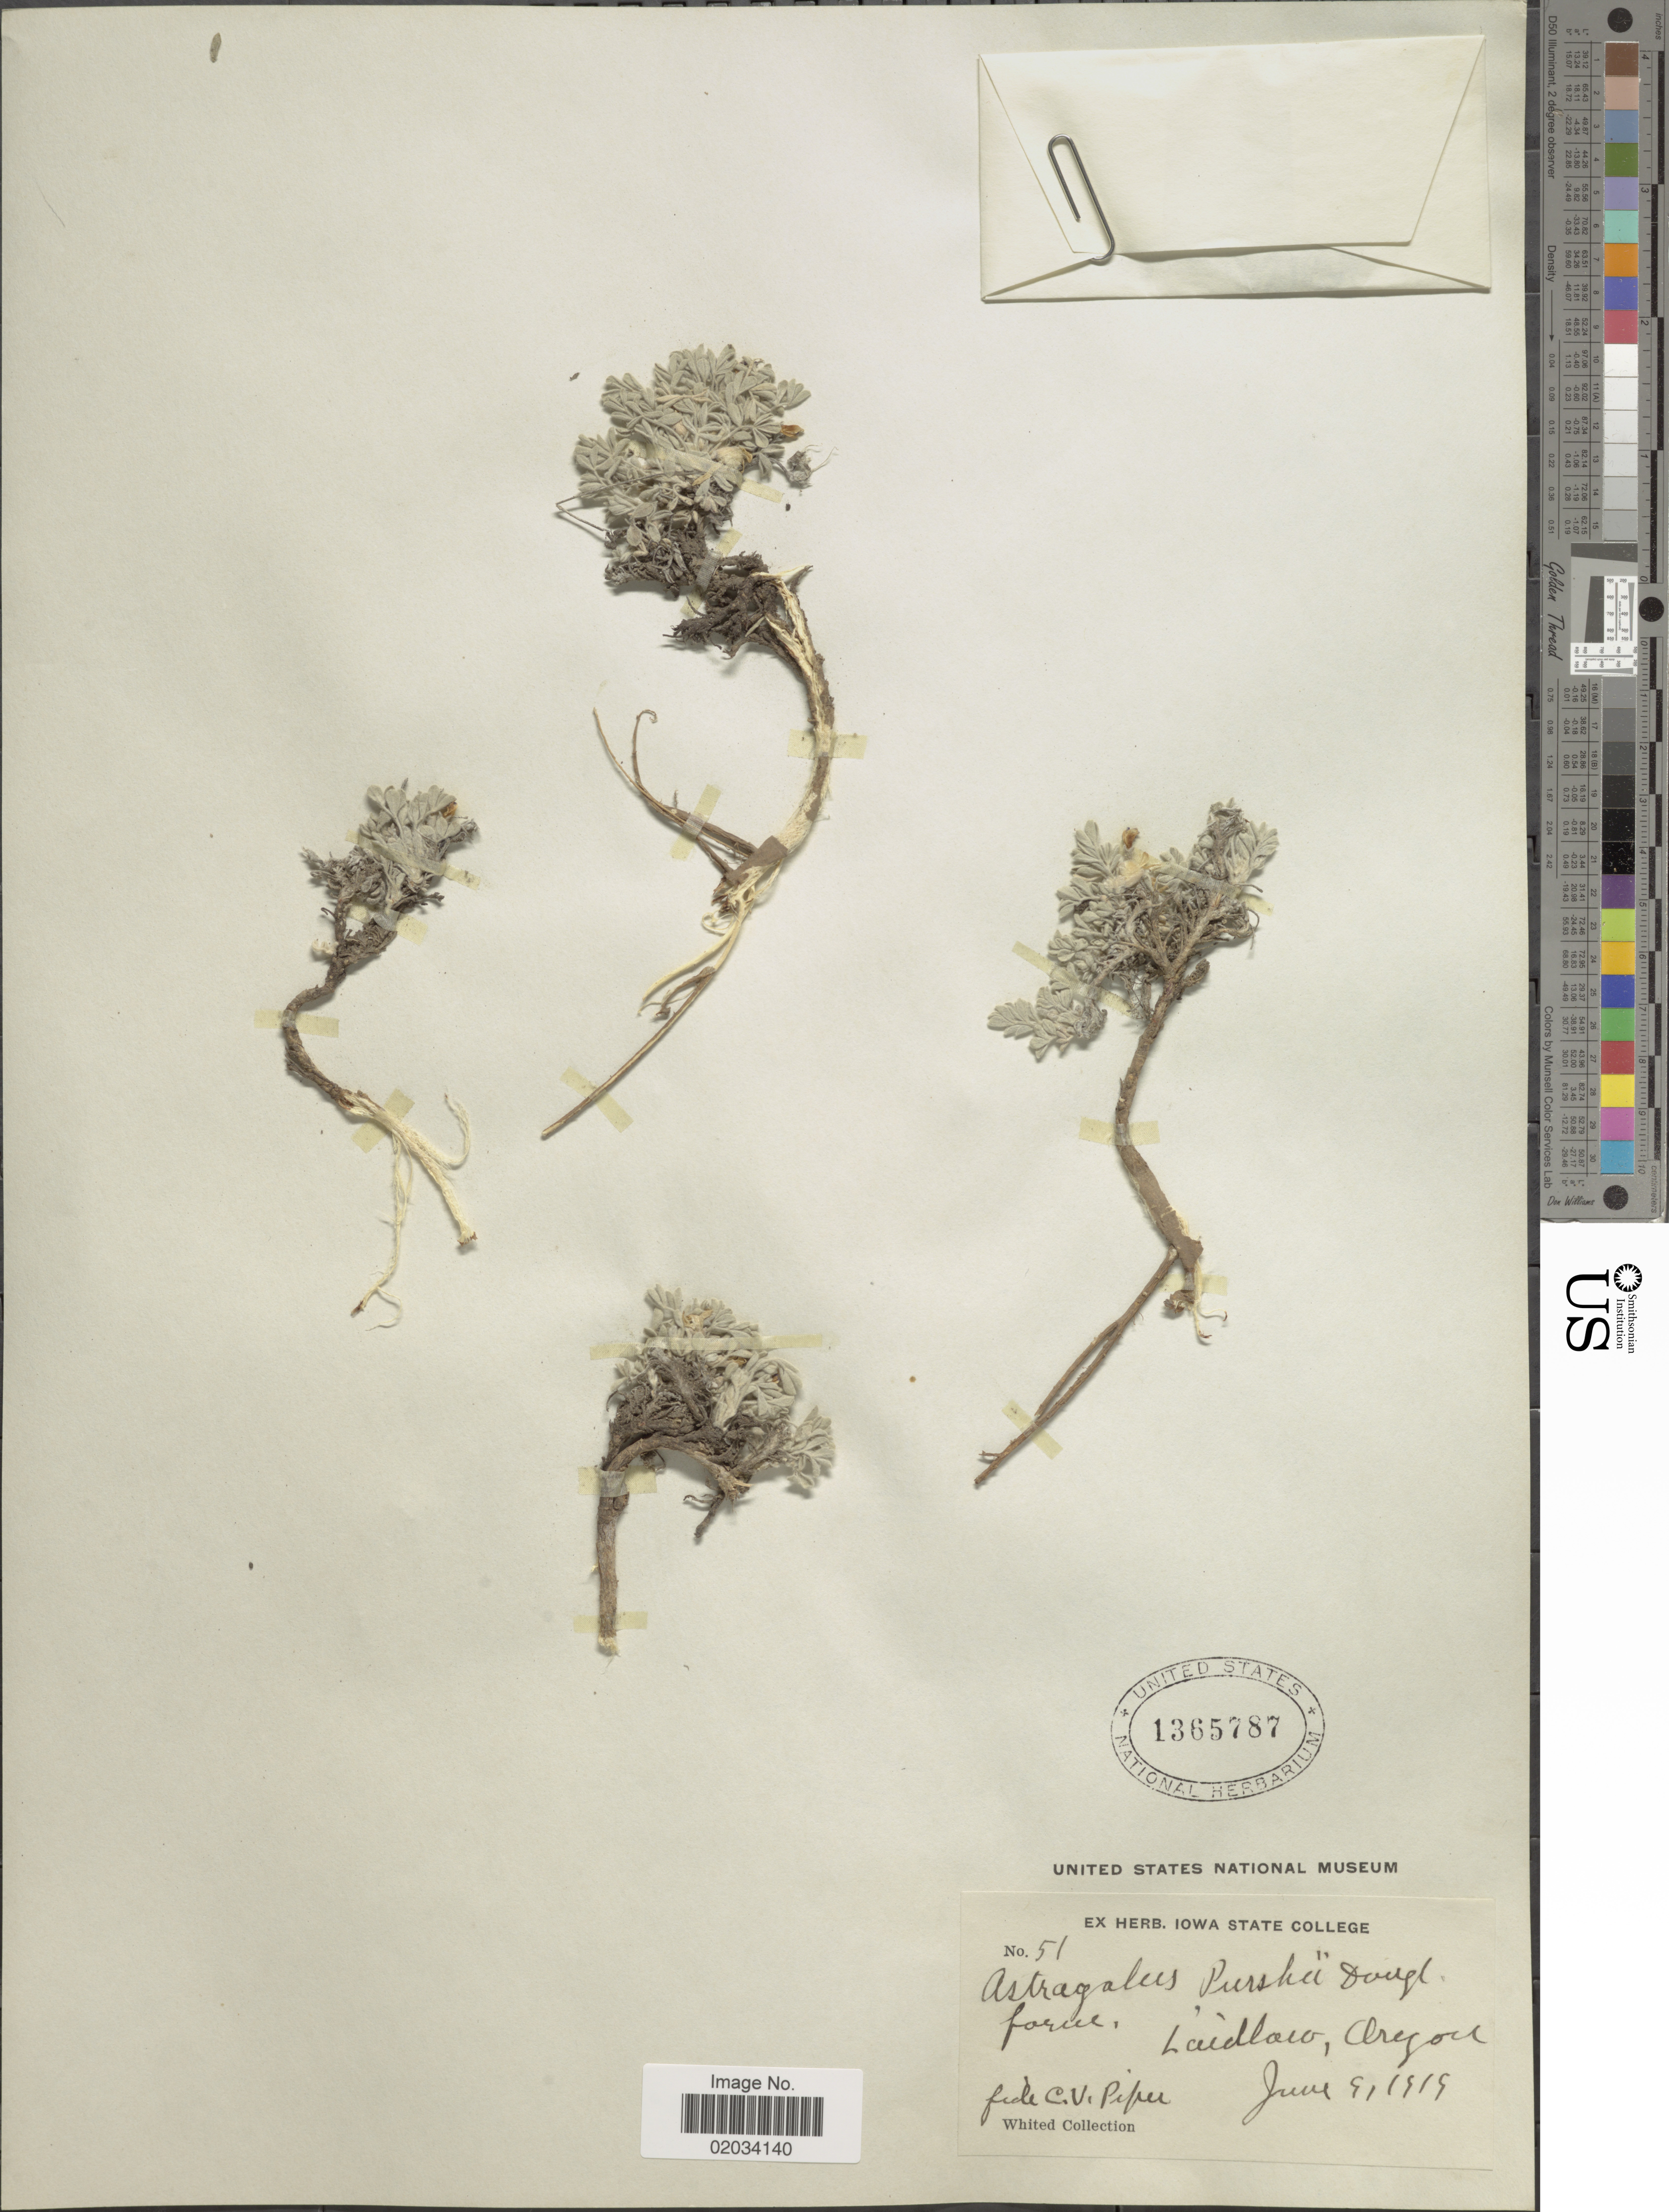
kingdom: Plantae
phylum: Tracheophyta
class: Magnoliopsida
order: Fabales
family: Fabaceae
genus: Astragalus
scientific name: Astragalus purshii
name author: Douglas ex Hook.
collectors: C. V. Piper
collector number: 51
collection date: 1919-06-09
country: United States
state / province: Oregon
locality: Laidlow, Oregon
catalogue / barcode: US 1365787